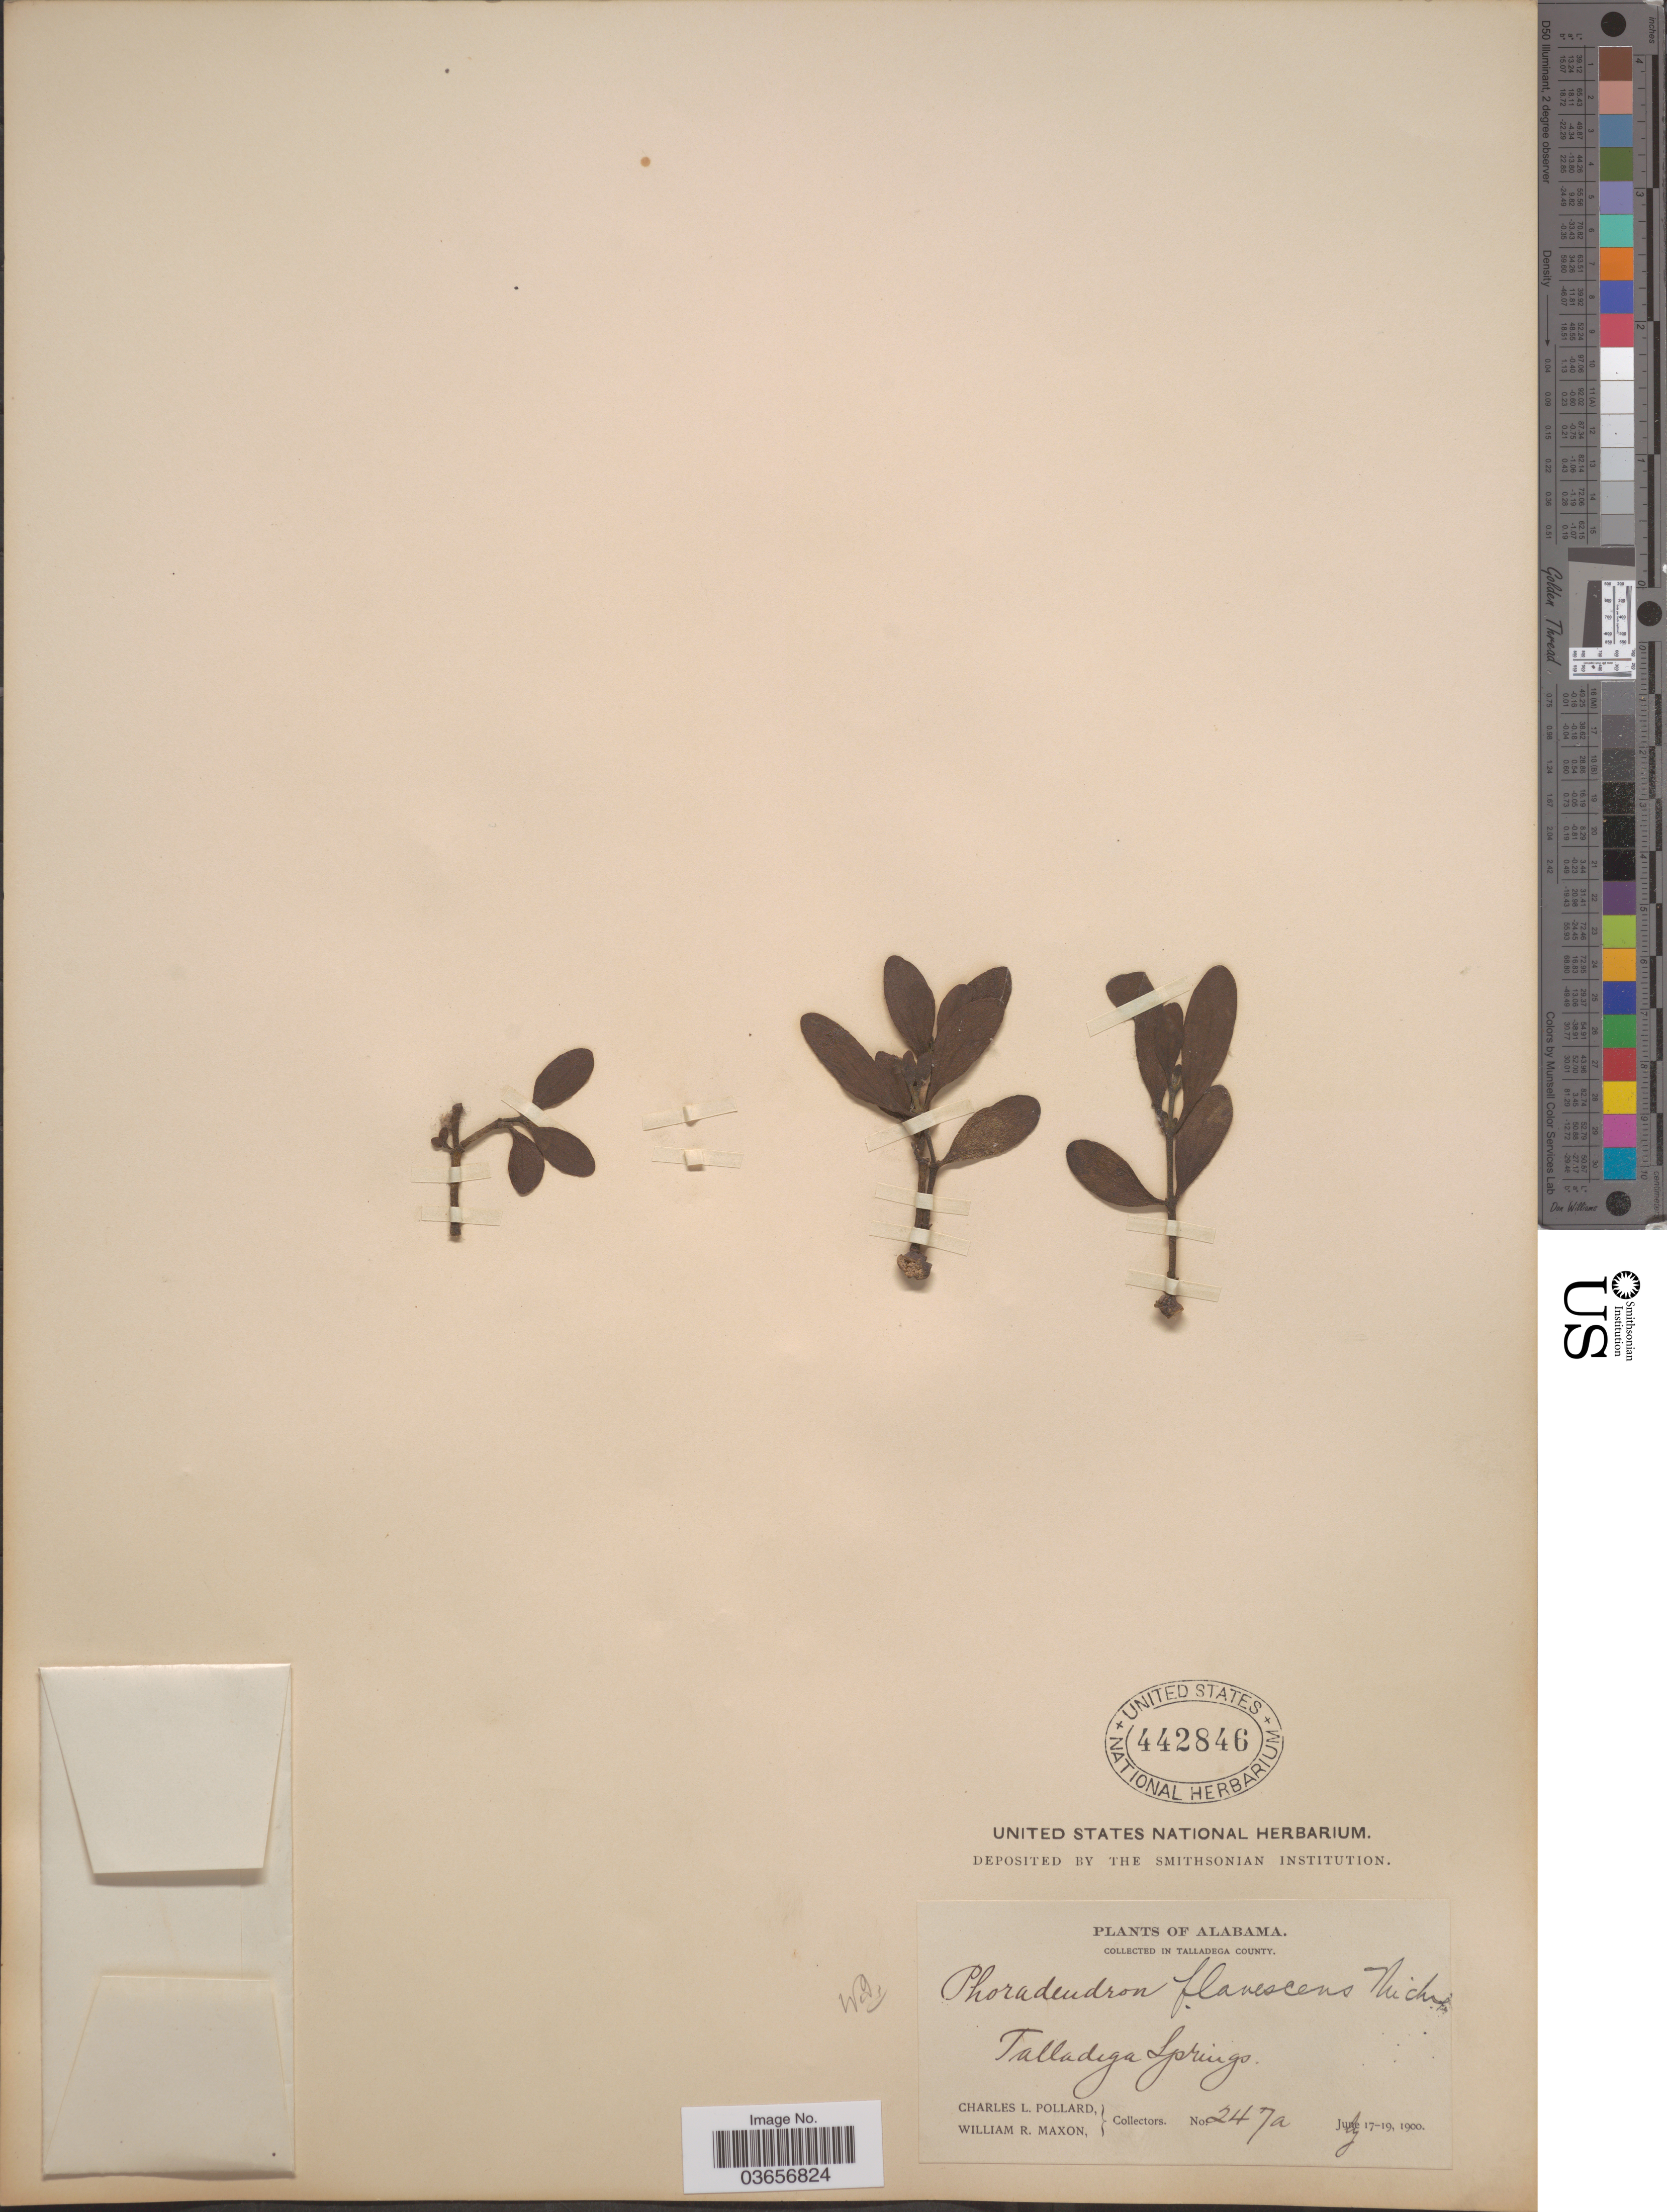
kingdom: Plantae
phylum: Tracheophyta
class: Magnoliopsida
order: Santalales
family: Viscaceae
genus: Phoradendron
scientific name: Phoradendron flavescens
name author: Nutt.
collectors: C. L. Pollard & W. R. Maxon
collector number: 247a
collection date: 1900-07-17/1900-07-19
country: United States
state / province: Alabama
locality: In the Talladega County. Talladega Springs.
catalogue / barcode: US 442846